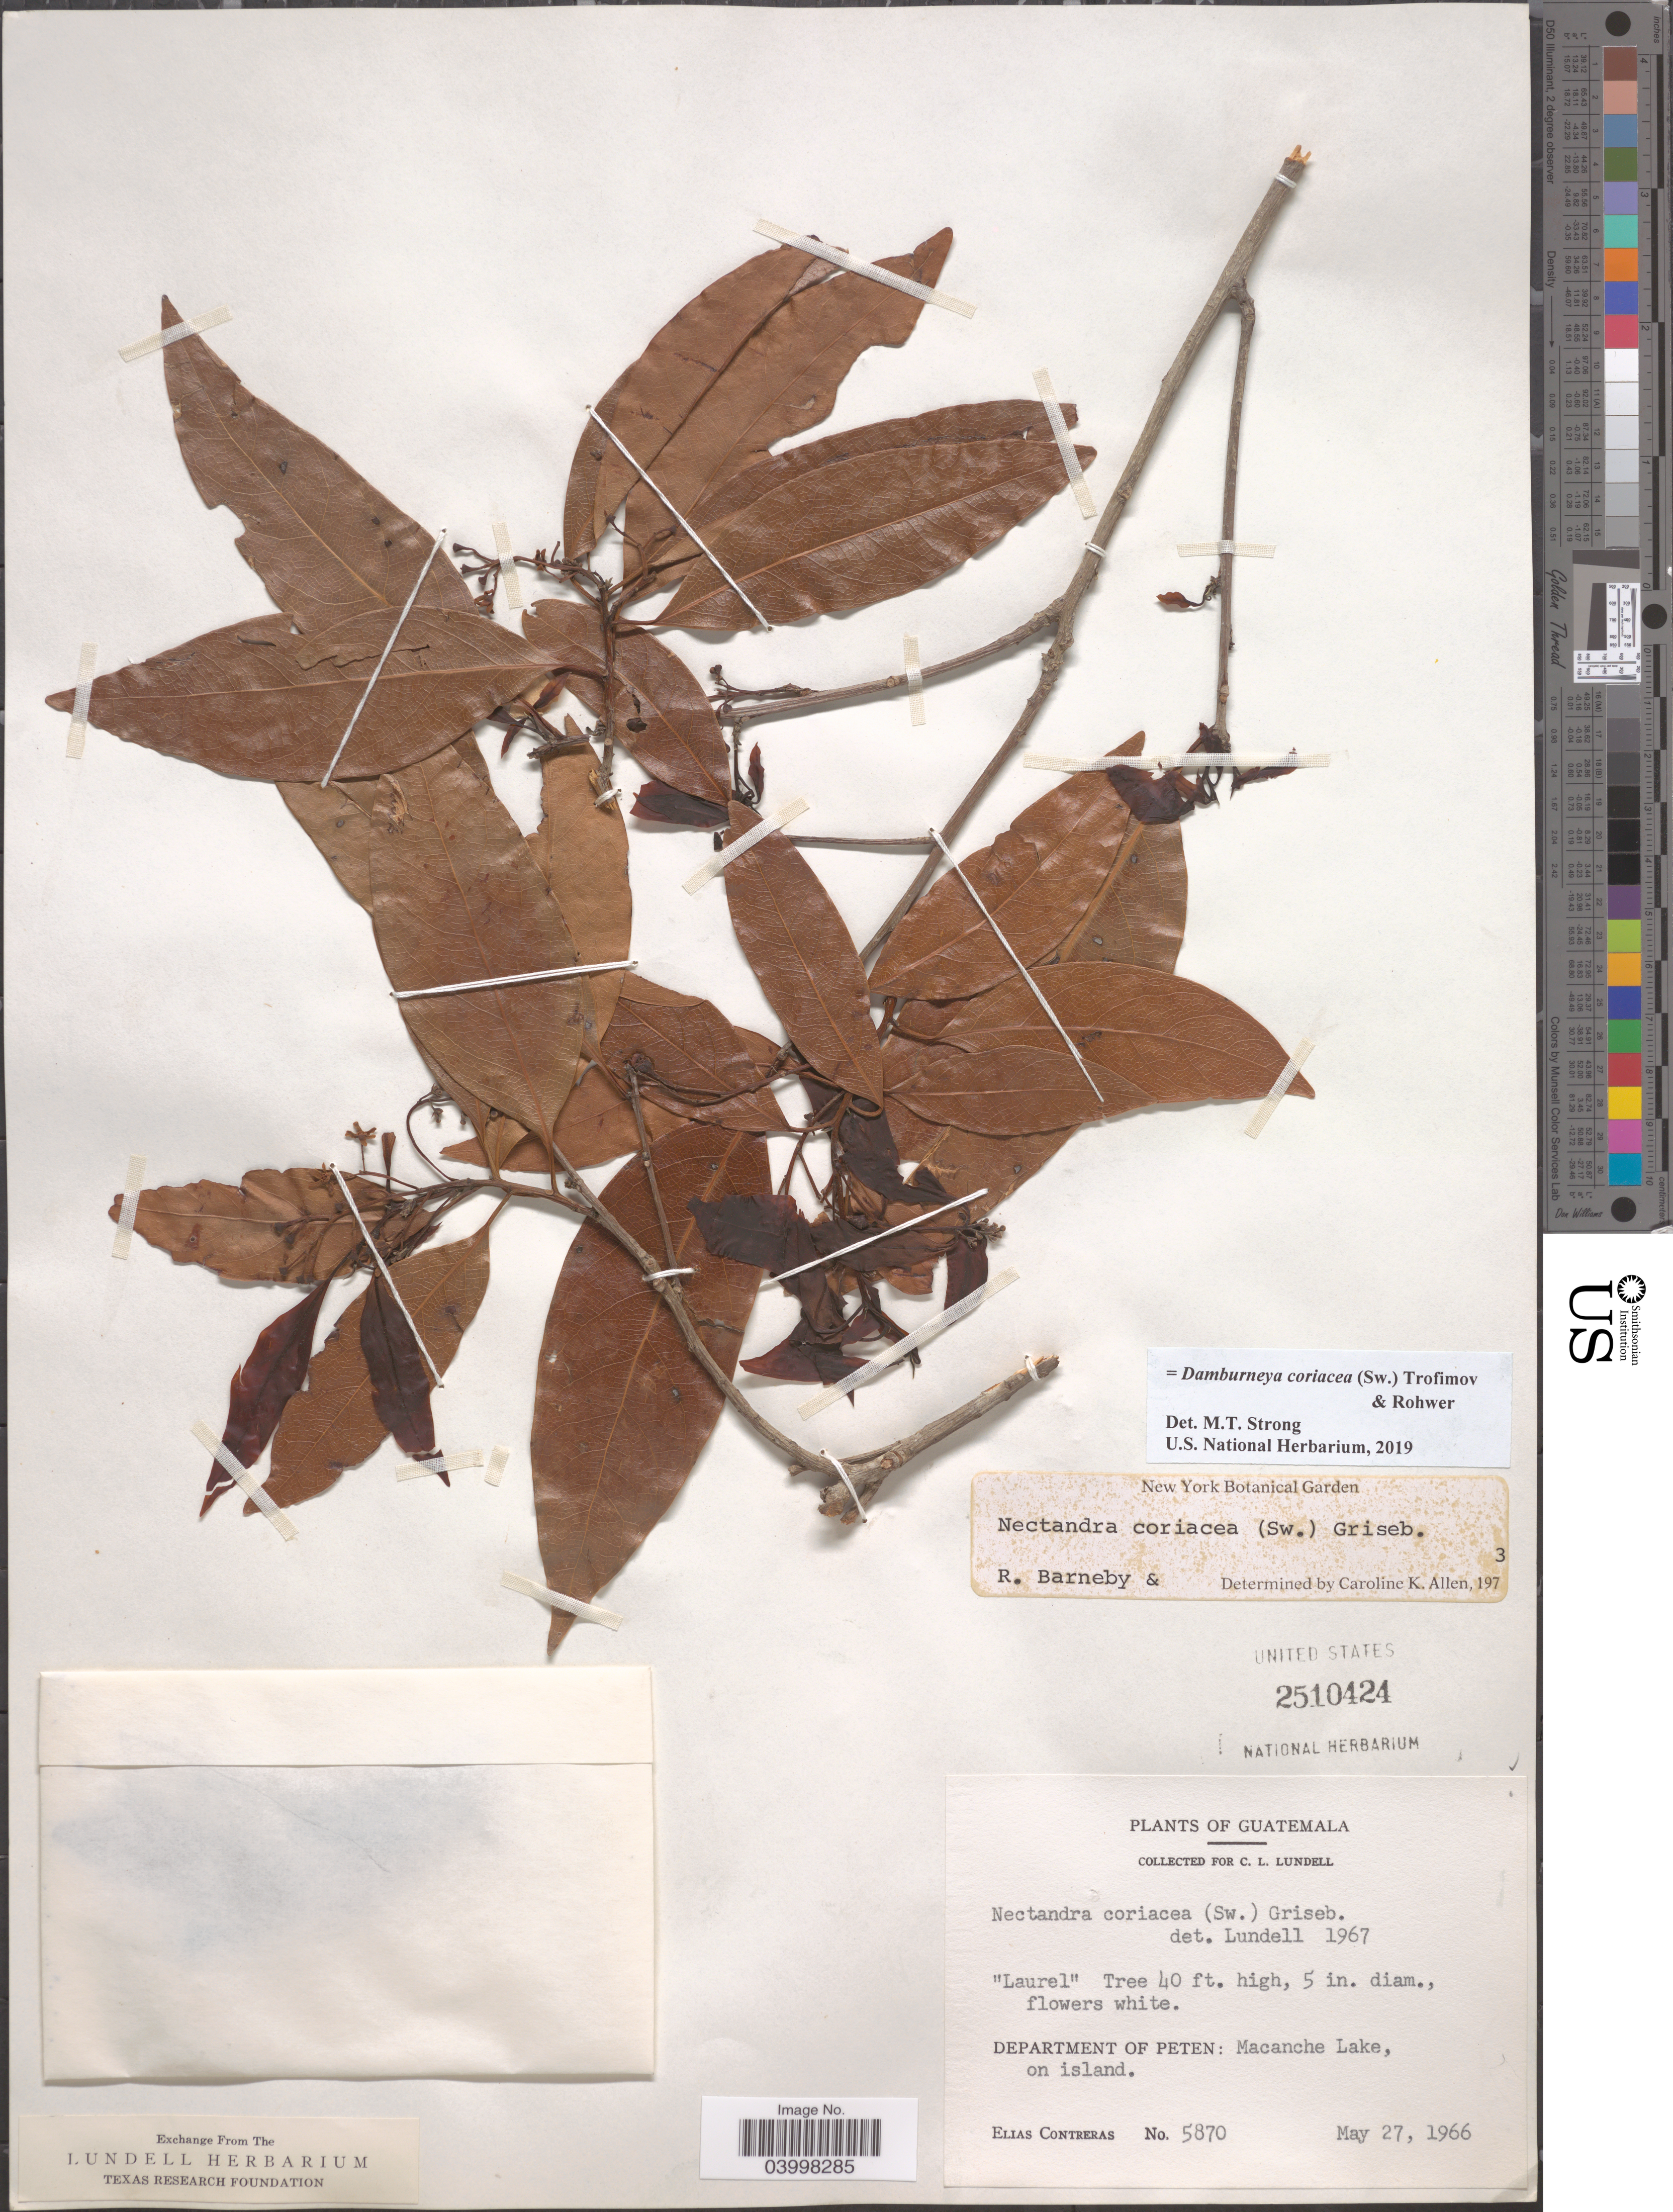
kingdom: Plantae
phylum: Tracheophyta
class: Magnoliopsida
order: Laurales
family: Lauraceae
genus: Damburneya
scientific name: Damburneya coriacea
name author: (Sw.) Trofimov & Rohwer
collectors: E. Contreras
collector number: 5870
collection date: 1966-05-27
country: Guatemala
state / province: El Peten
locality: Department of Peten: Macanche Lake, on island.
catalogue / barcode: US 2510424